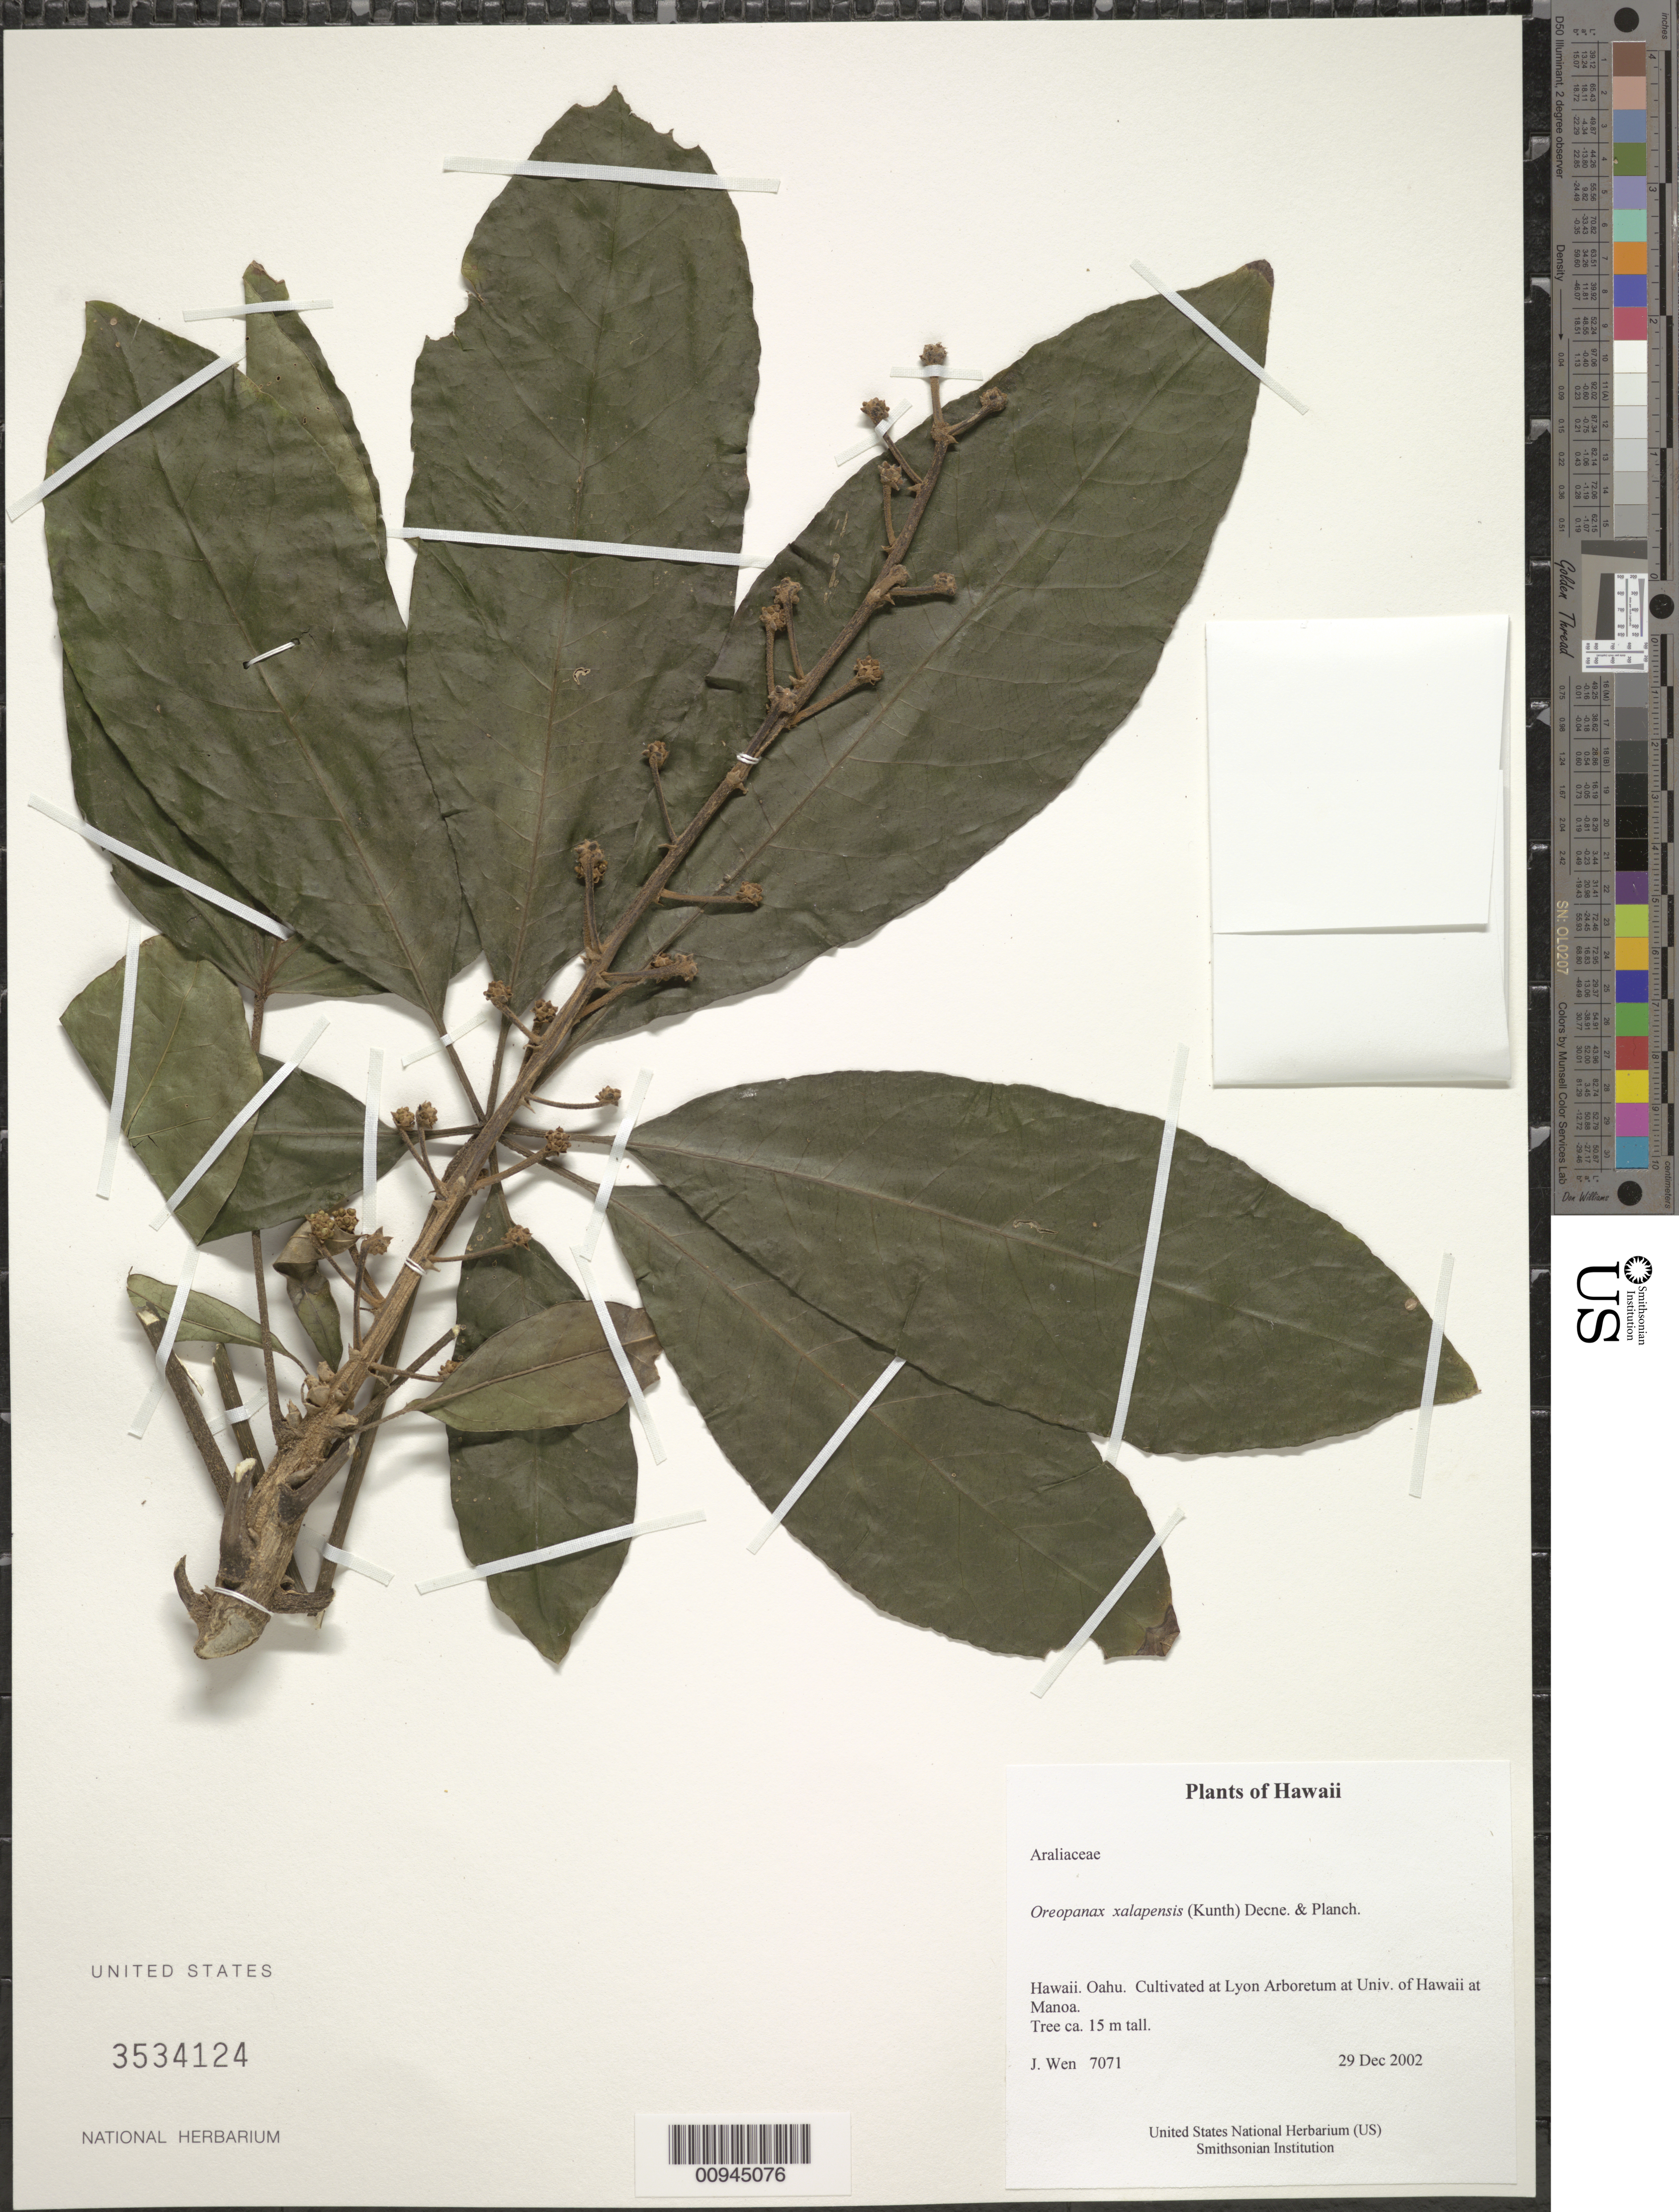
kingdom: Plantae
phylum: Tracheophyta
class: Magnoliopsida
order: Apiales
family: Araliaceae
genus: Oreopanax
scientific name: Oreopanax xalapensis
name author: (Kunth) Decne. & Planch.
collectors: J. Wen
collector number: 7071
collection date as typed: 29 Dec 2002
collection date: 2002-12-29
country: United States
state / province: Hawaii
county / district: Honolulu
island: Oahu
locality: Oahu. Cultivated at Lyon Arboretum at Univ. of Hawaii at Manoa.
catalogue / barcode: US 3534124